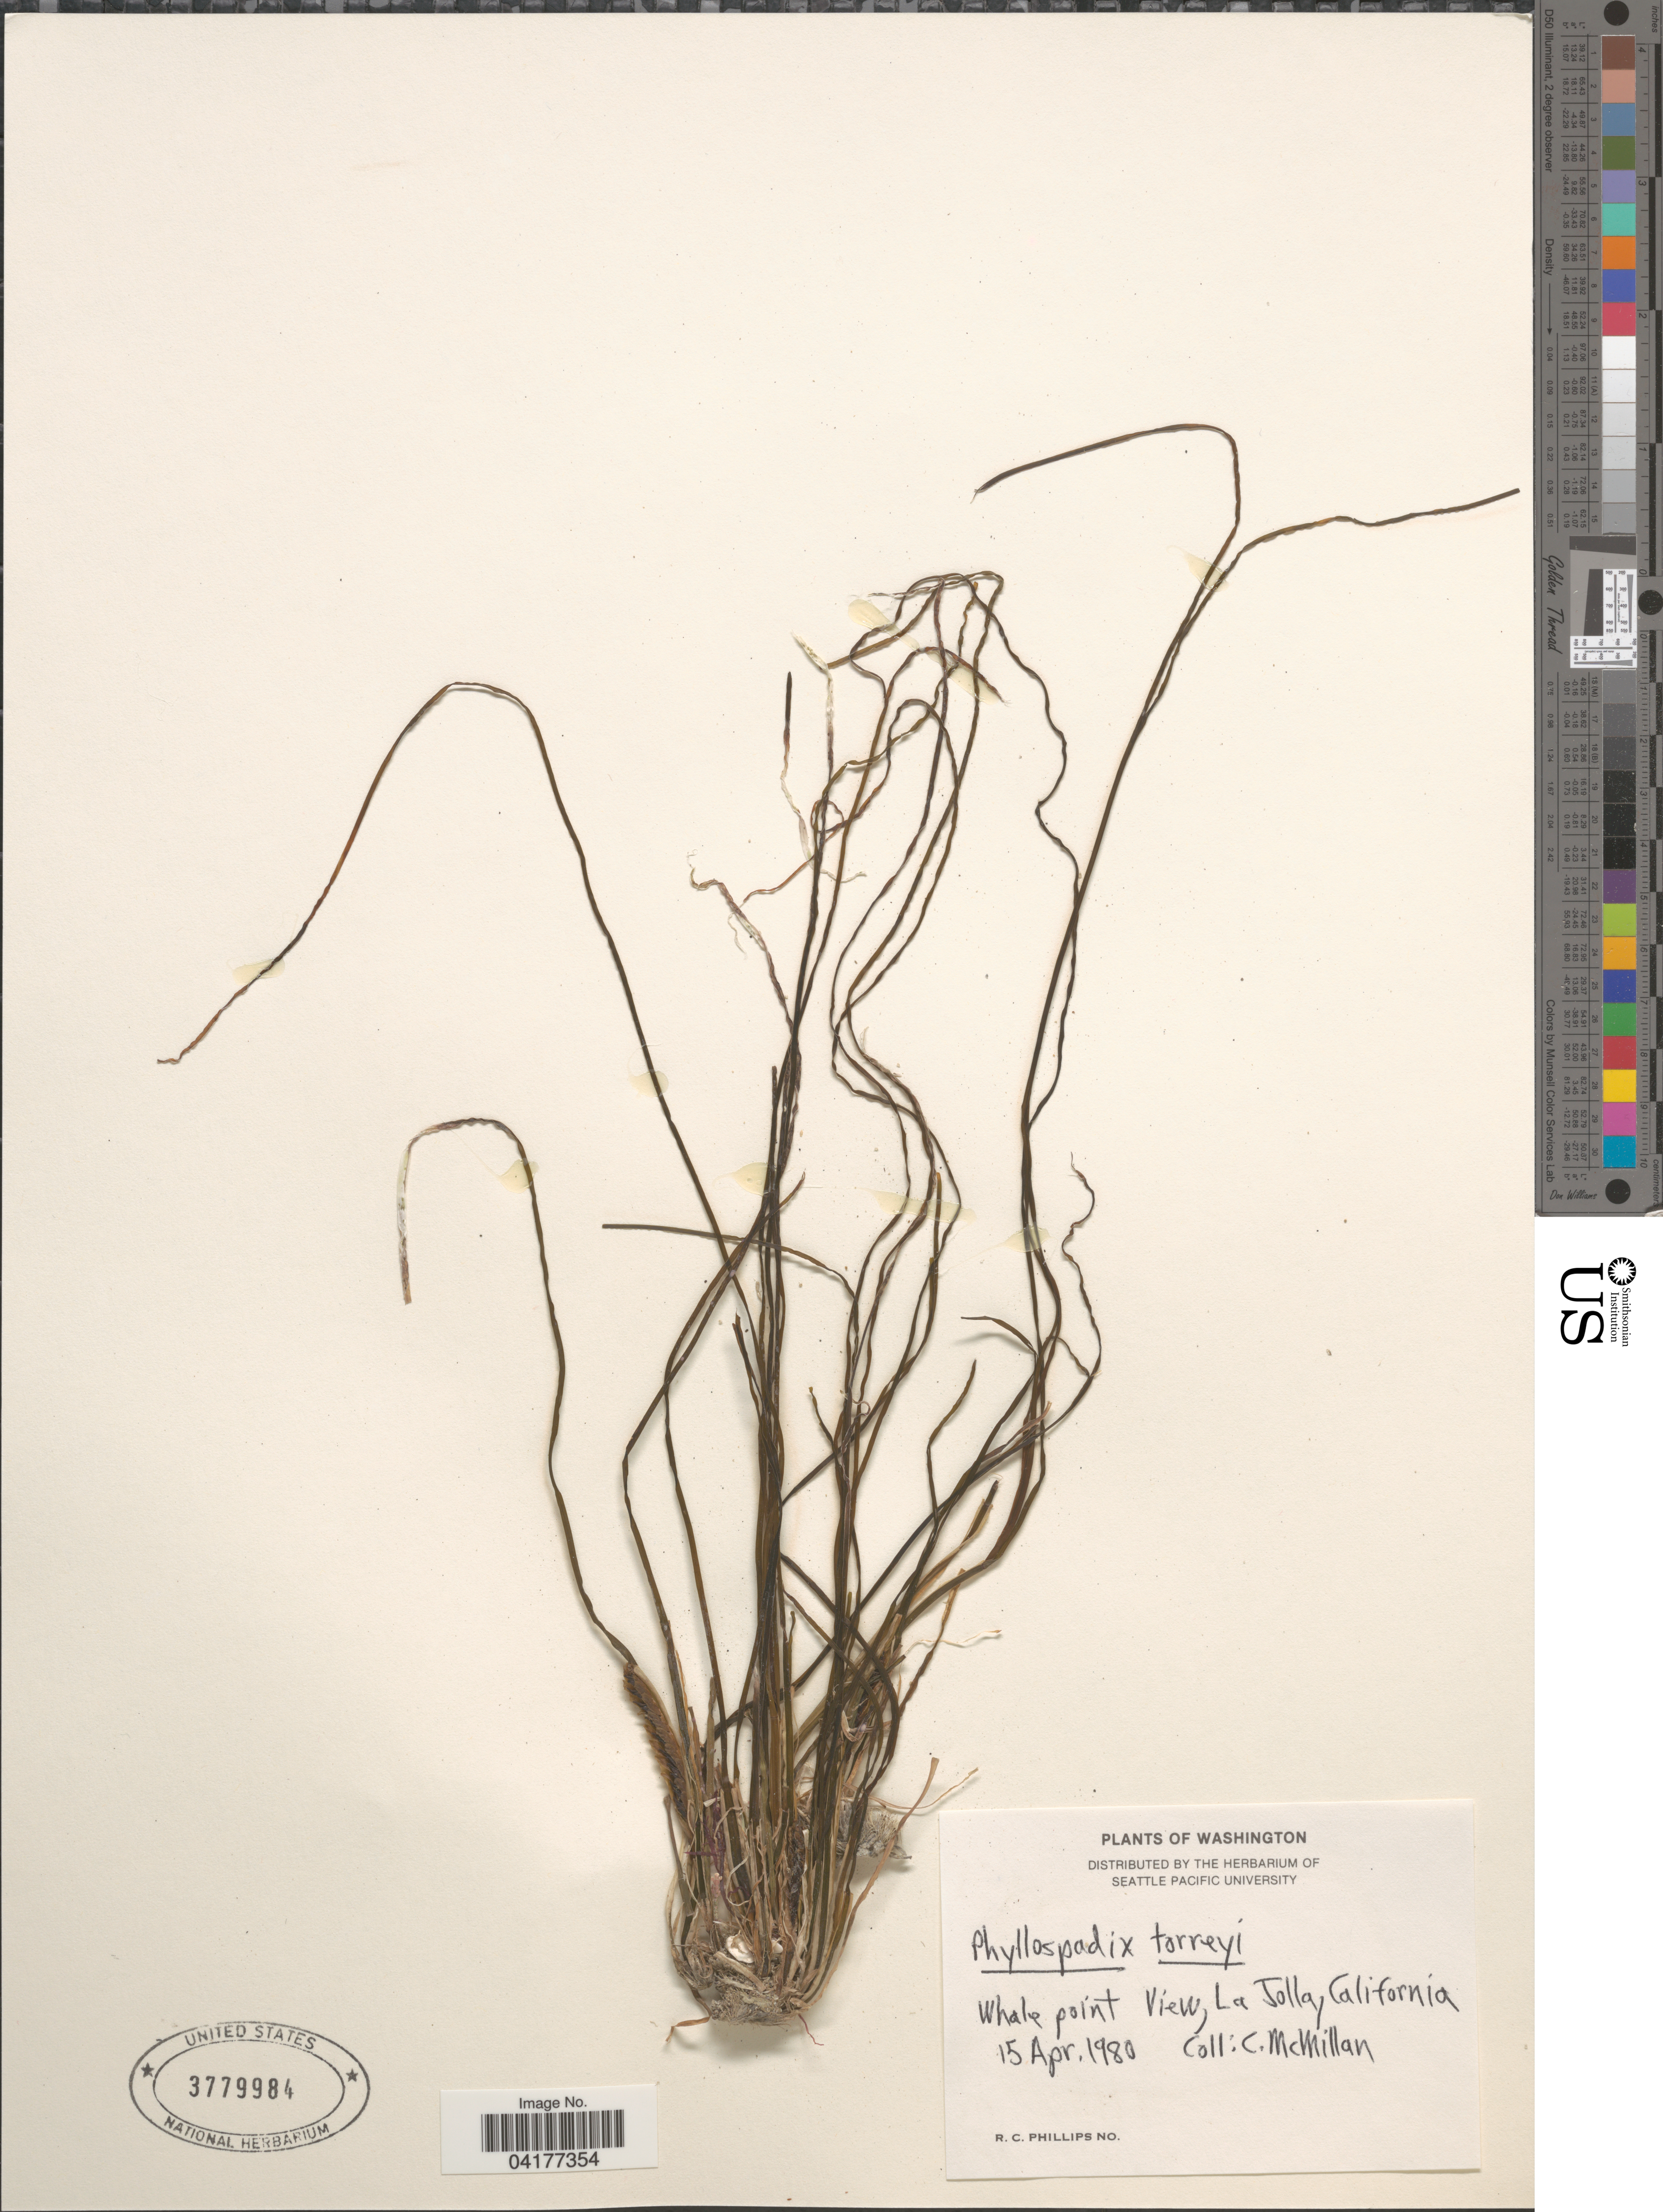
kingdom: Plantae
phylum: Tracheophyta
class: Liliopsida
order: Alismatales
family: Zosteraceae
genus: Phyllospadix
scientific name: Phyllospadix torreyi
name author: S. Watson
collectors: C. McMillan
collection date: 1980-04-15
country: United States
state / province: California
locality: Whale point View, La Jolla.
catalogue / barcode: US 3779984